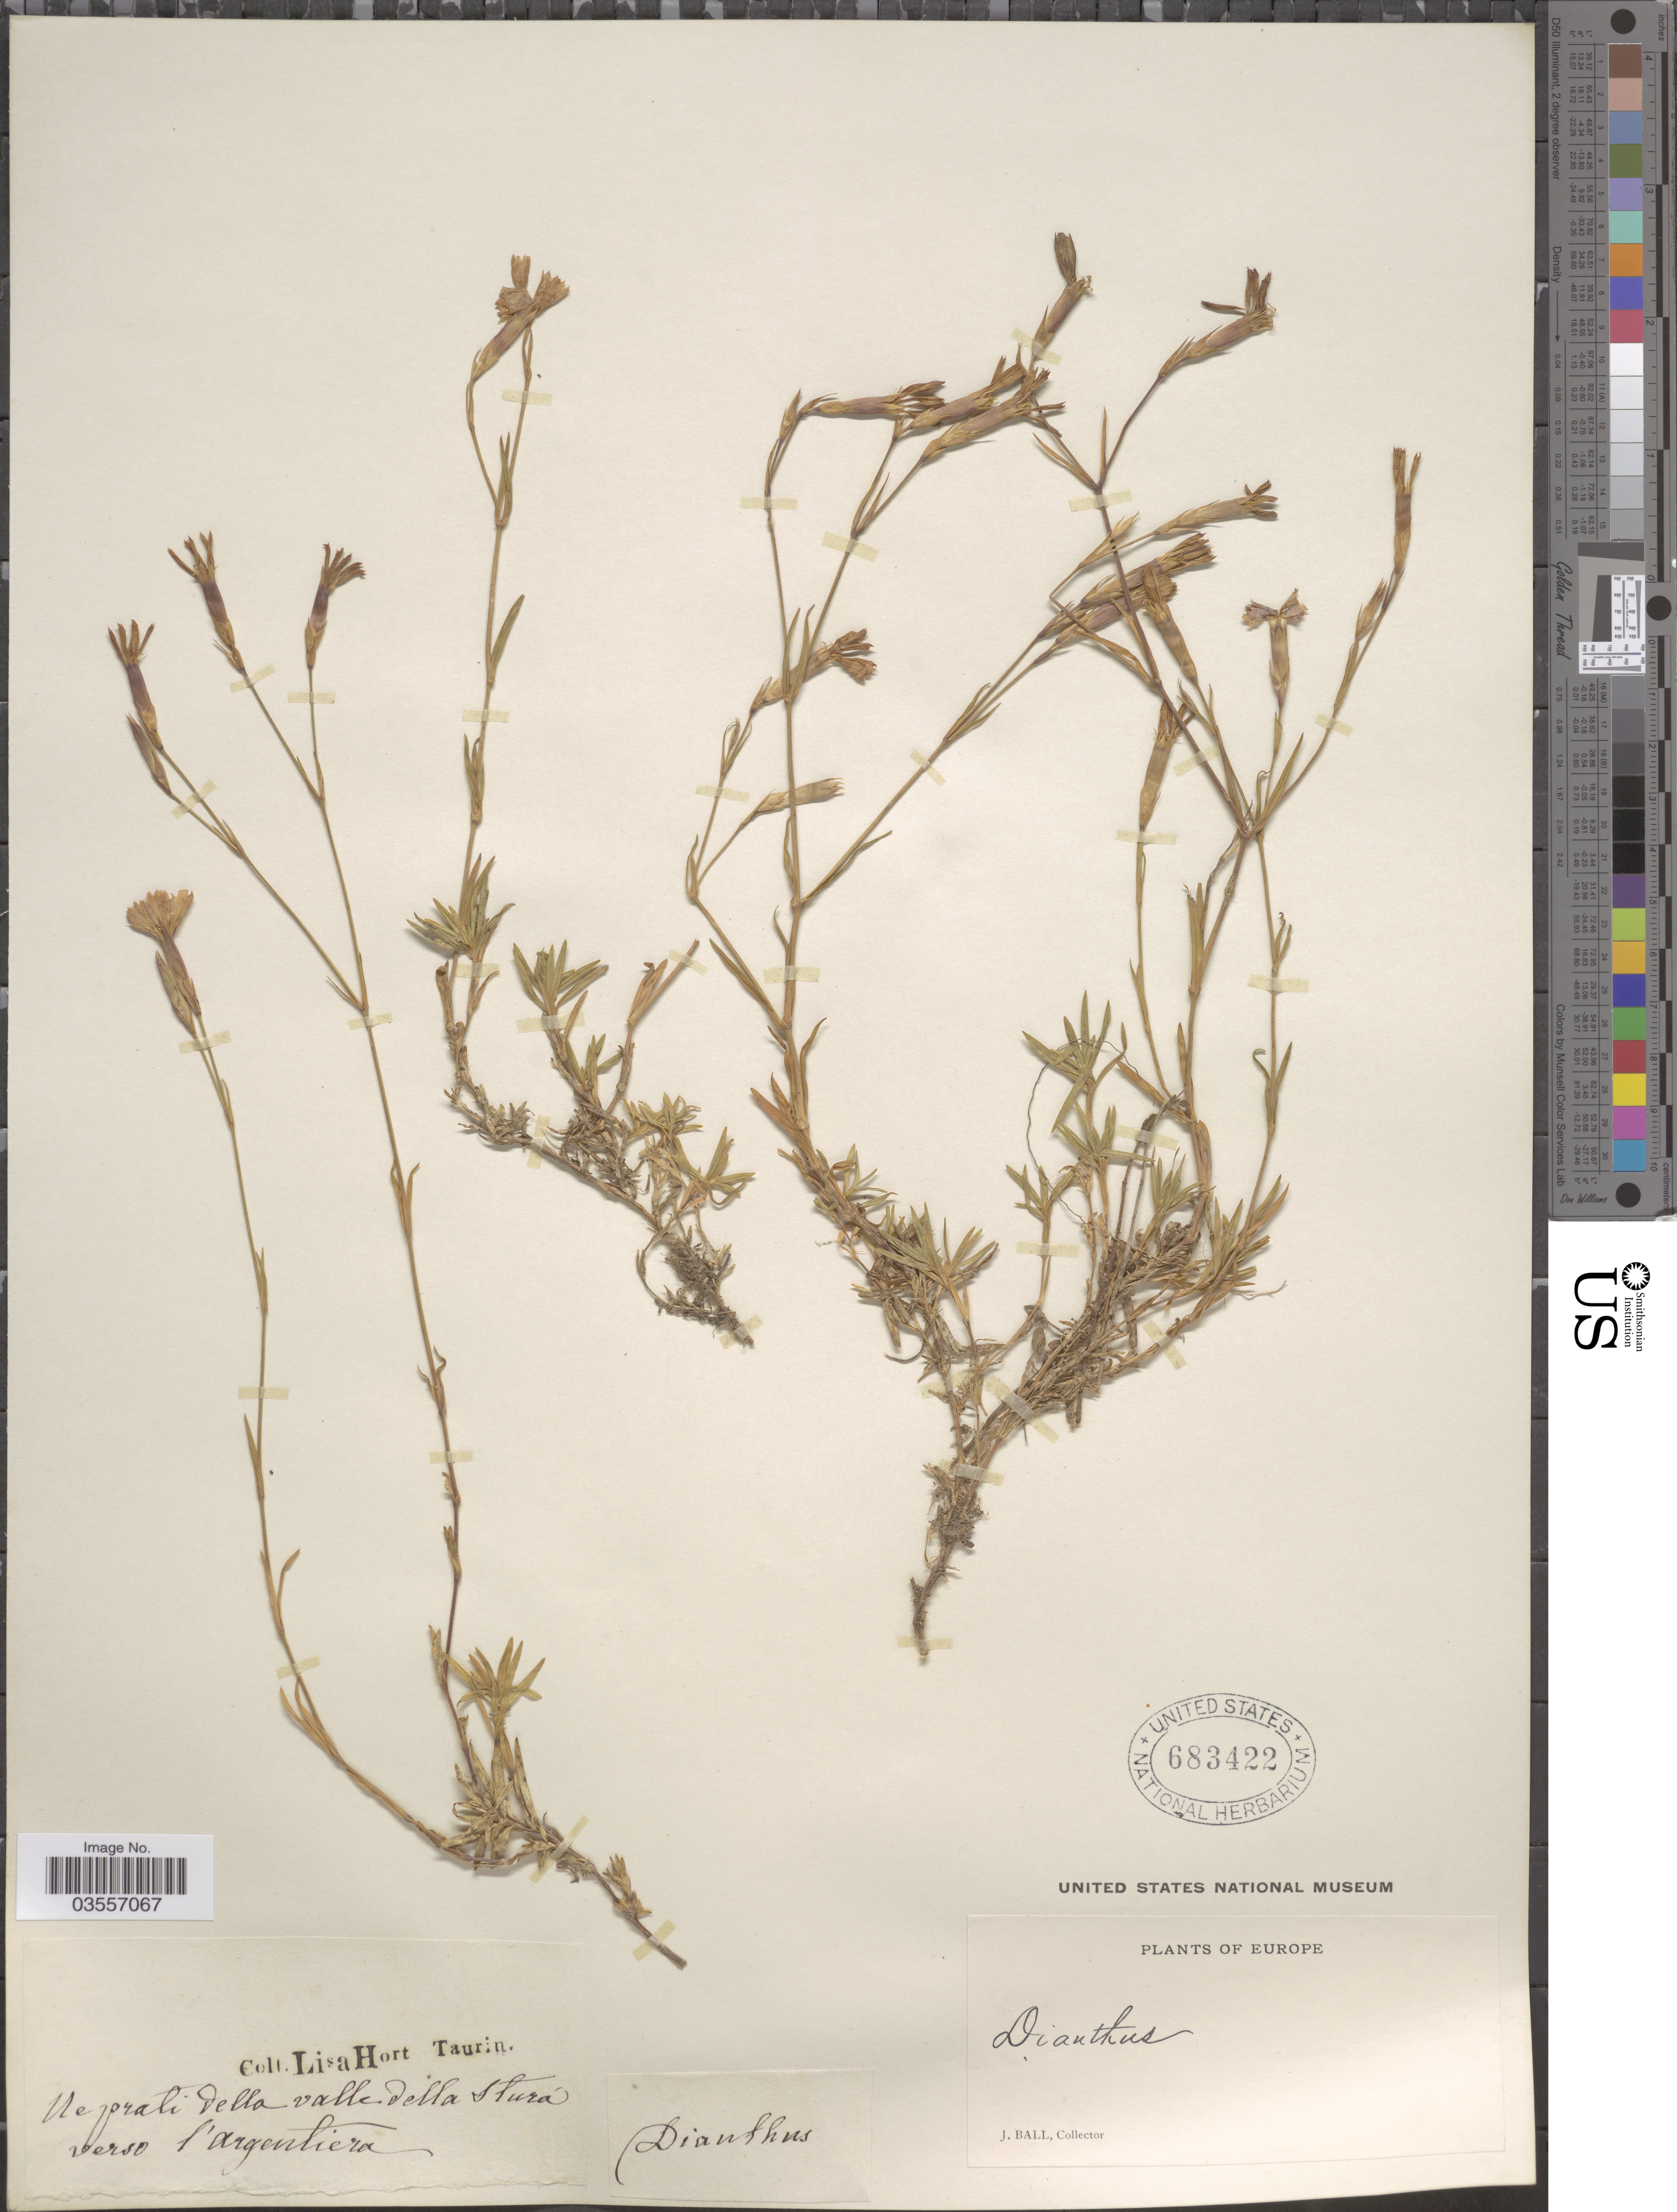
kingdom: Plantae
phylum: Tracheophyta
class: Magnoliopsida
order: Caryophyllales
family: Caryophyllaceae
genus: Dianthus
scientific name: Dianthus sp.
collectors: J. Ball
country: Italy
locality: Europe. Me prati della valle della Sturá verso l'Argentiera.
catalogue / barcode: US 683422